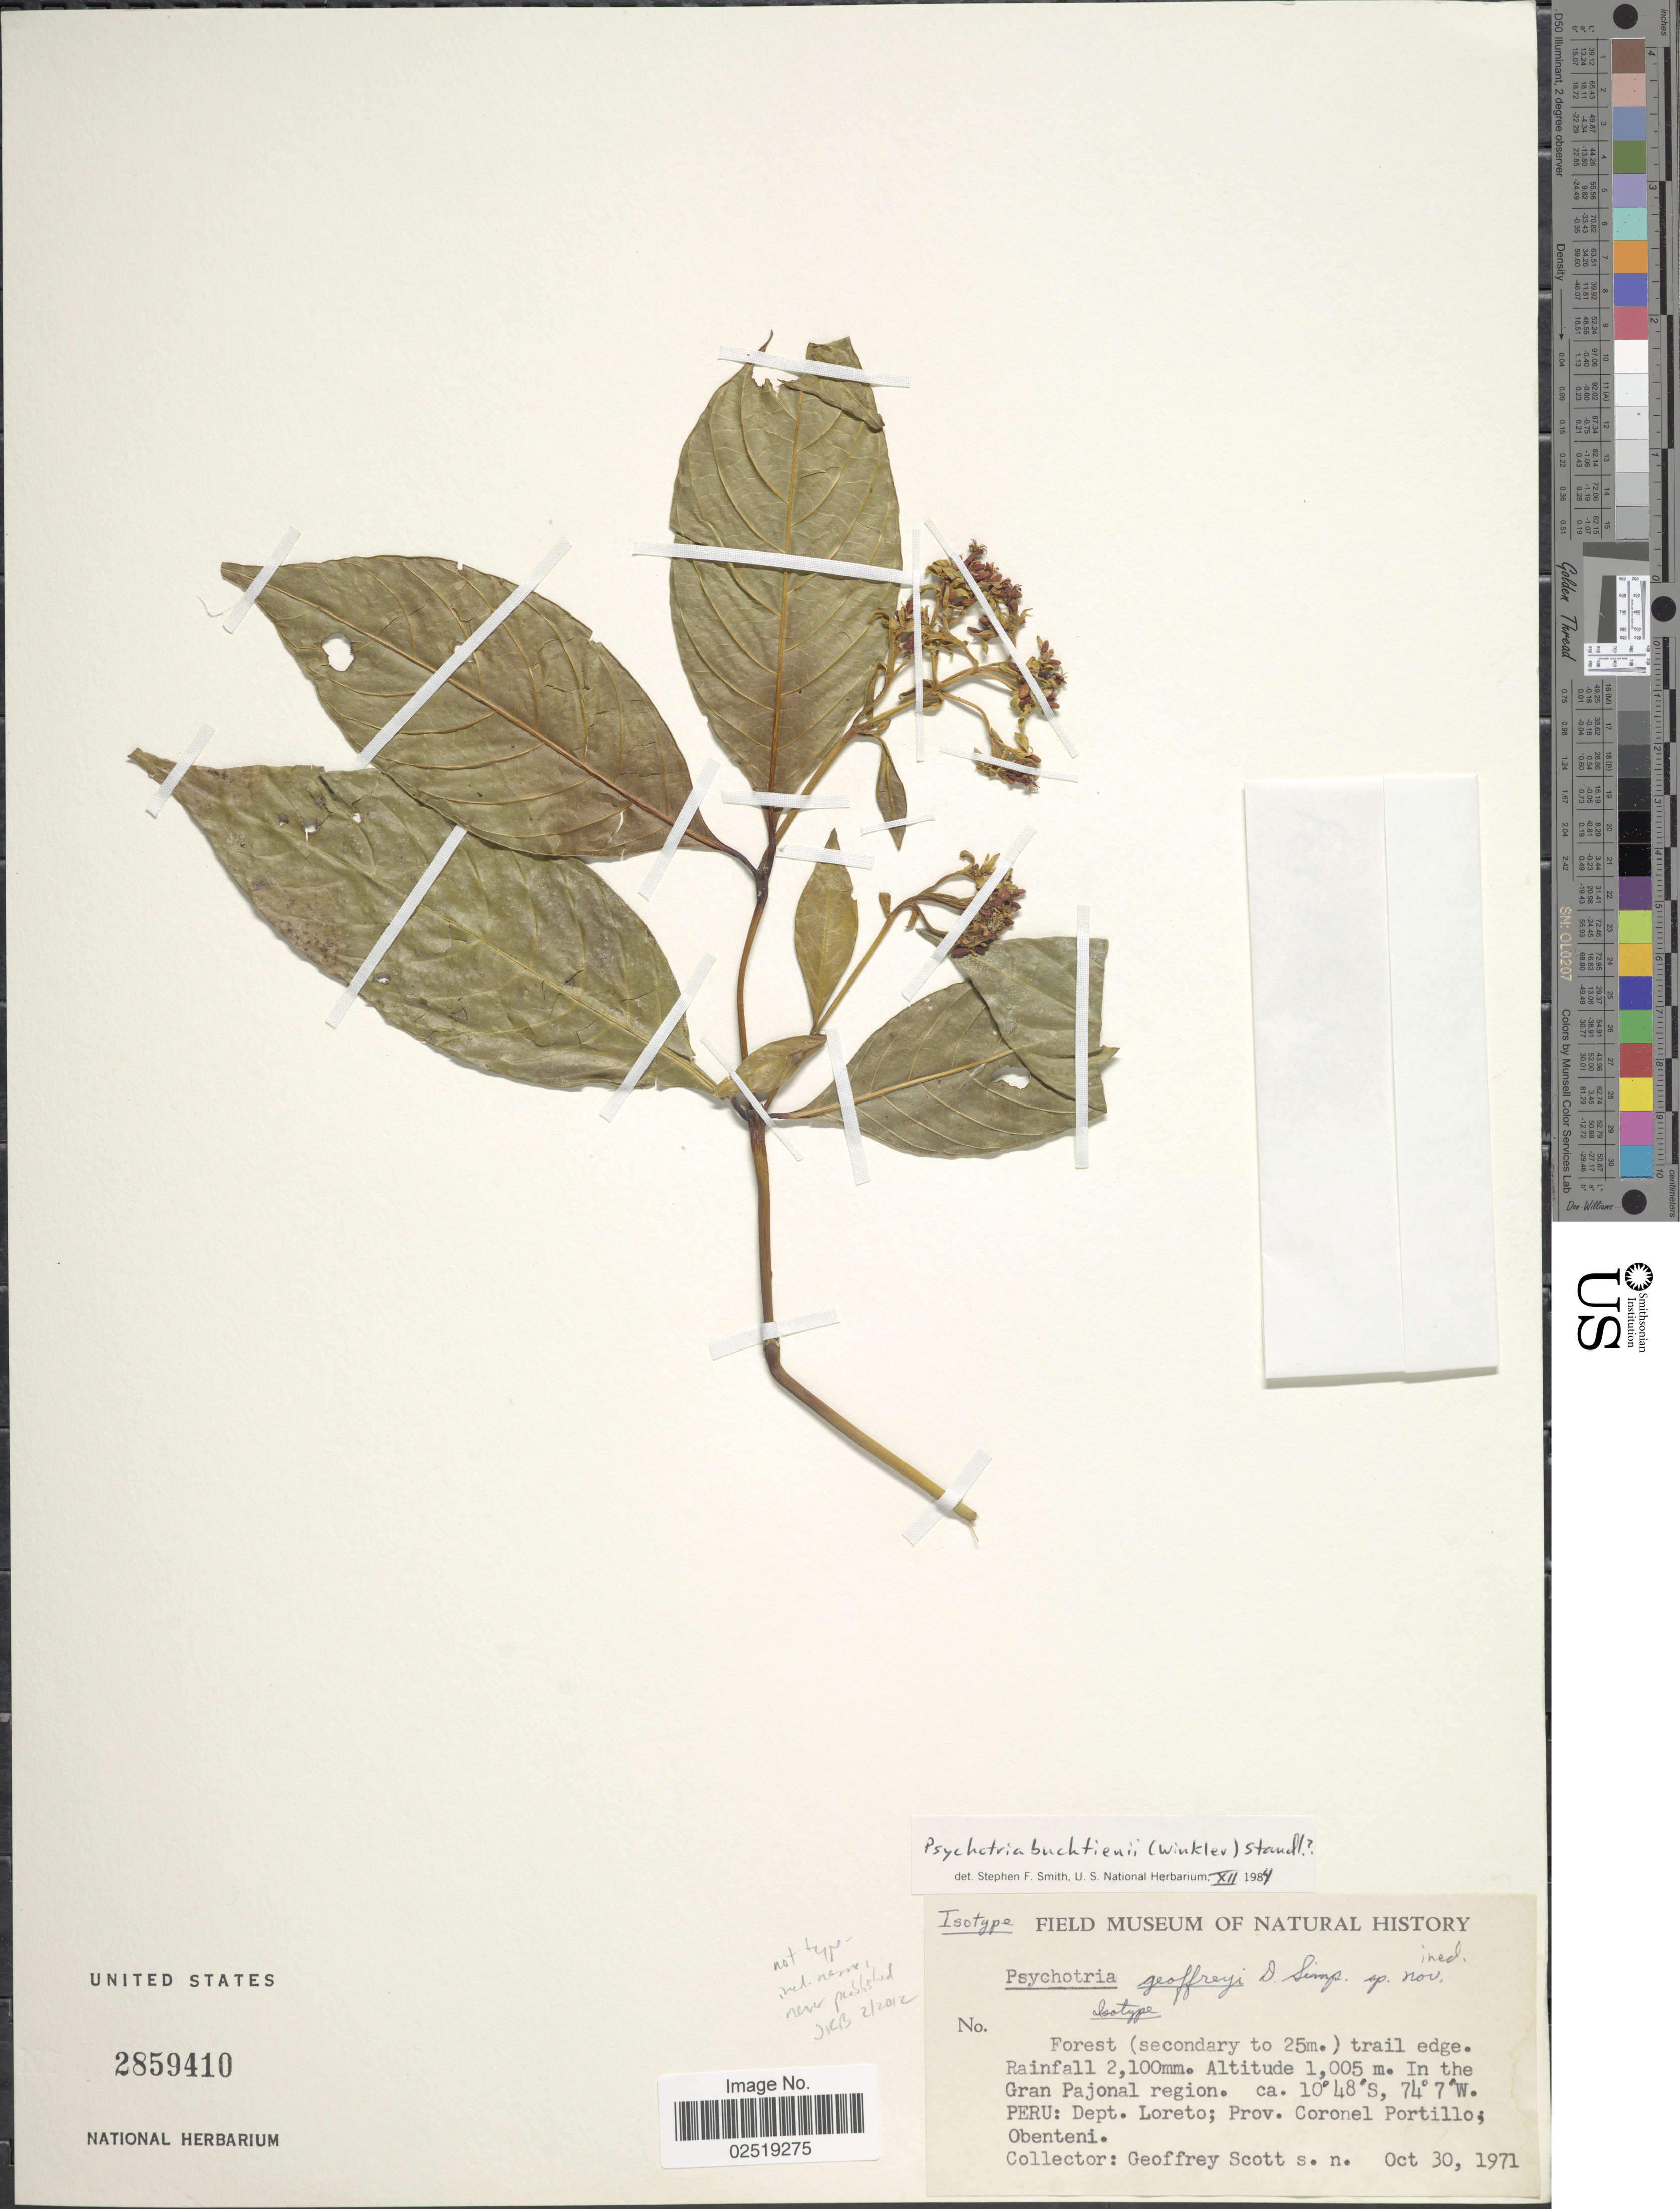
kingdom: Plantae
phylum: Tracheophyta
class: Magnoliopsida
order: Gentianales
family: Rubiaceae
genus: Psychotria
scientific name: Psychotria falcata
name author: Rusby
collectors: G. B. Scott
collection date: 1971-10-30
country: Peru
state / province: Loreto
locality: Prov. Coronel Portillo, Obenteni. In the Gran Pajonal region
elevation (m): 1005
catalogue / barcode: US 2859410